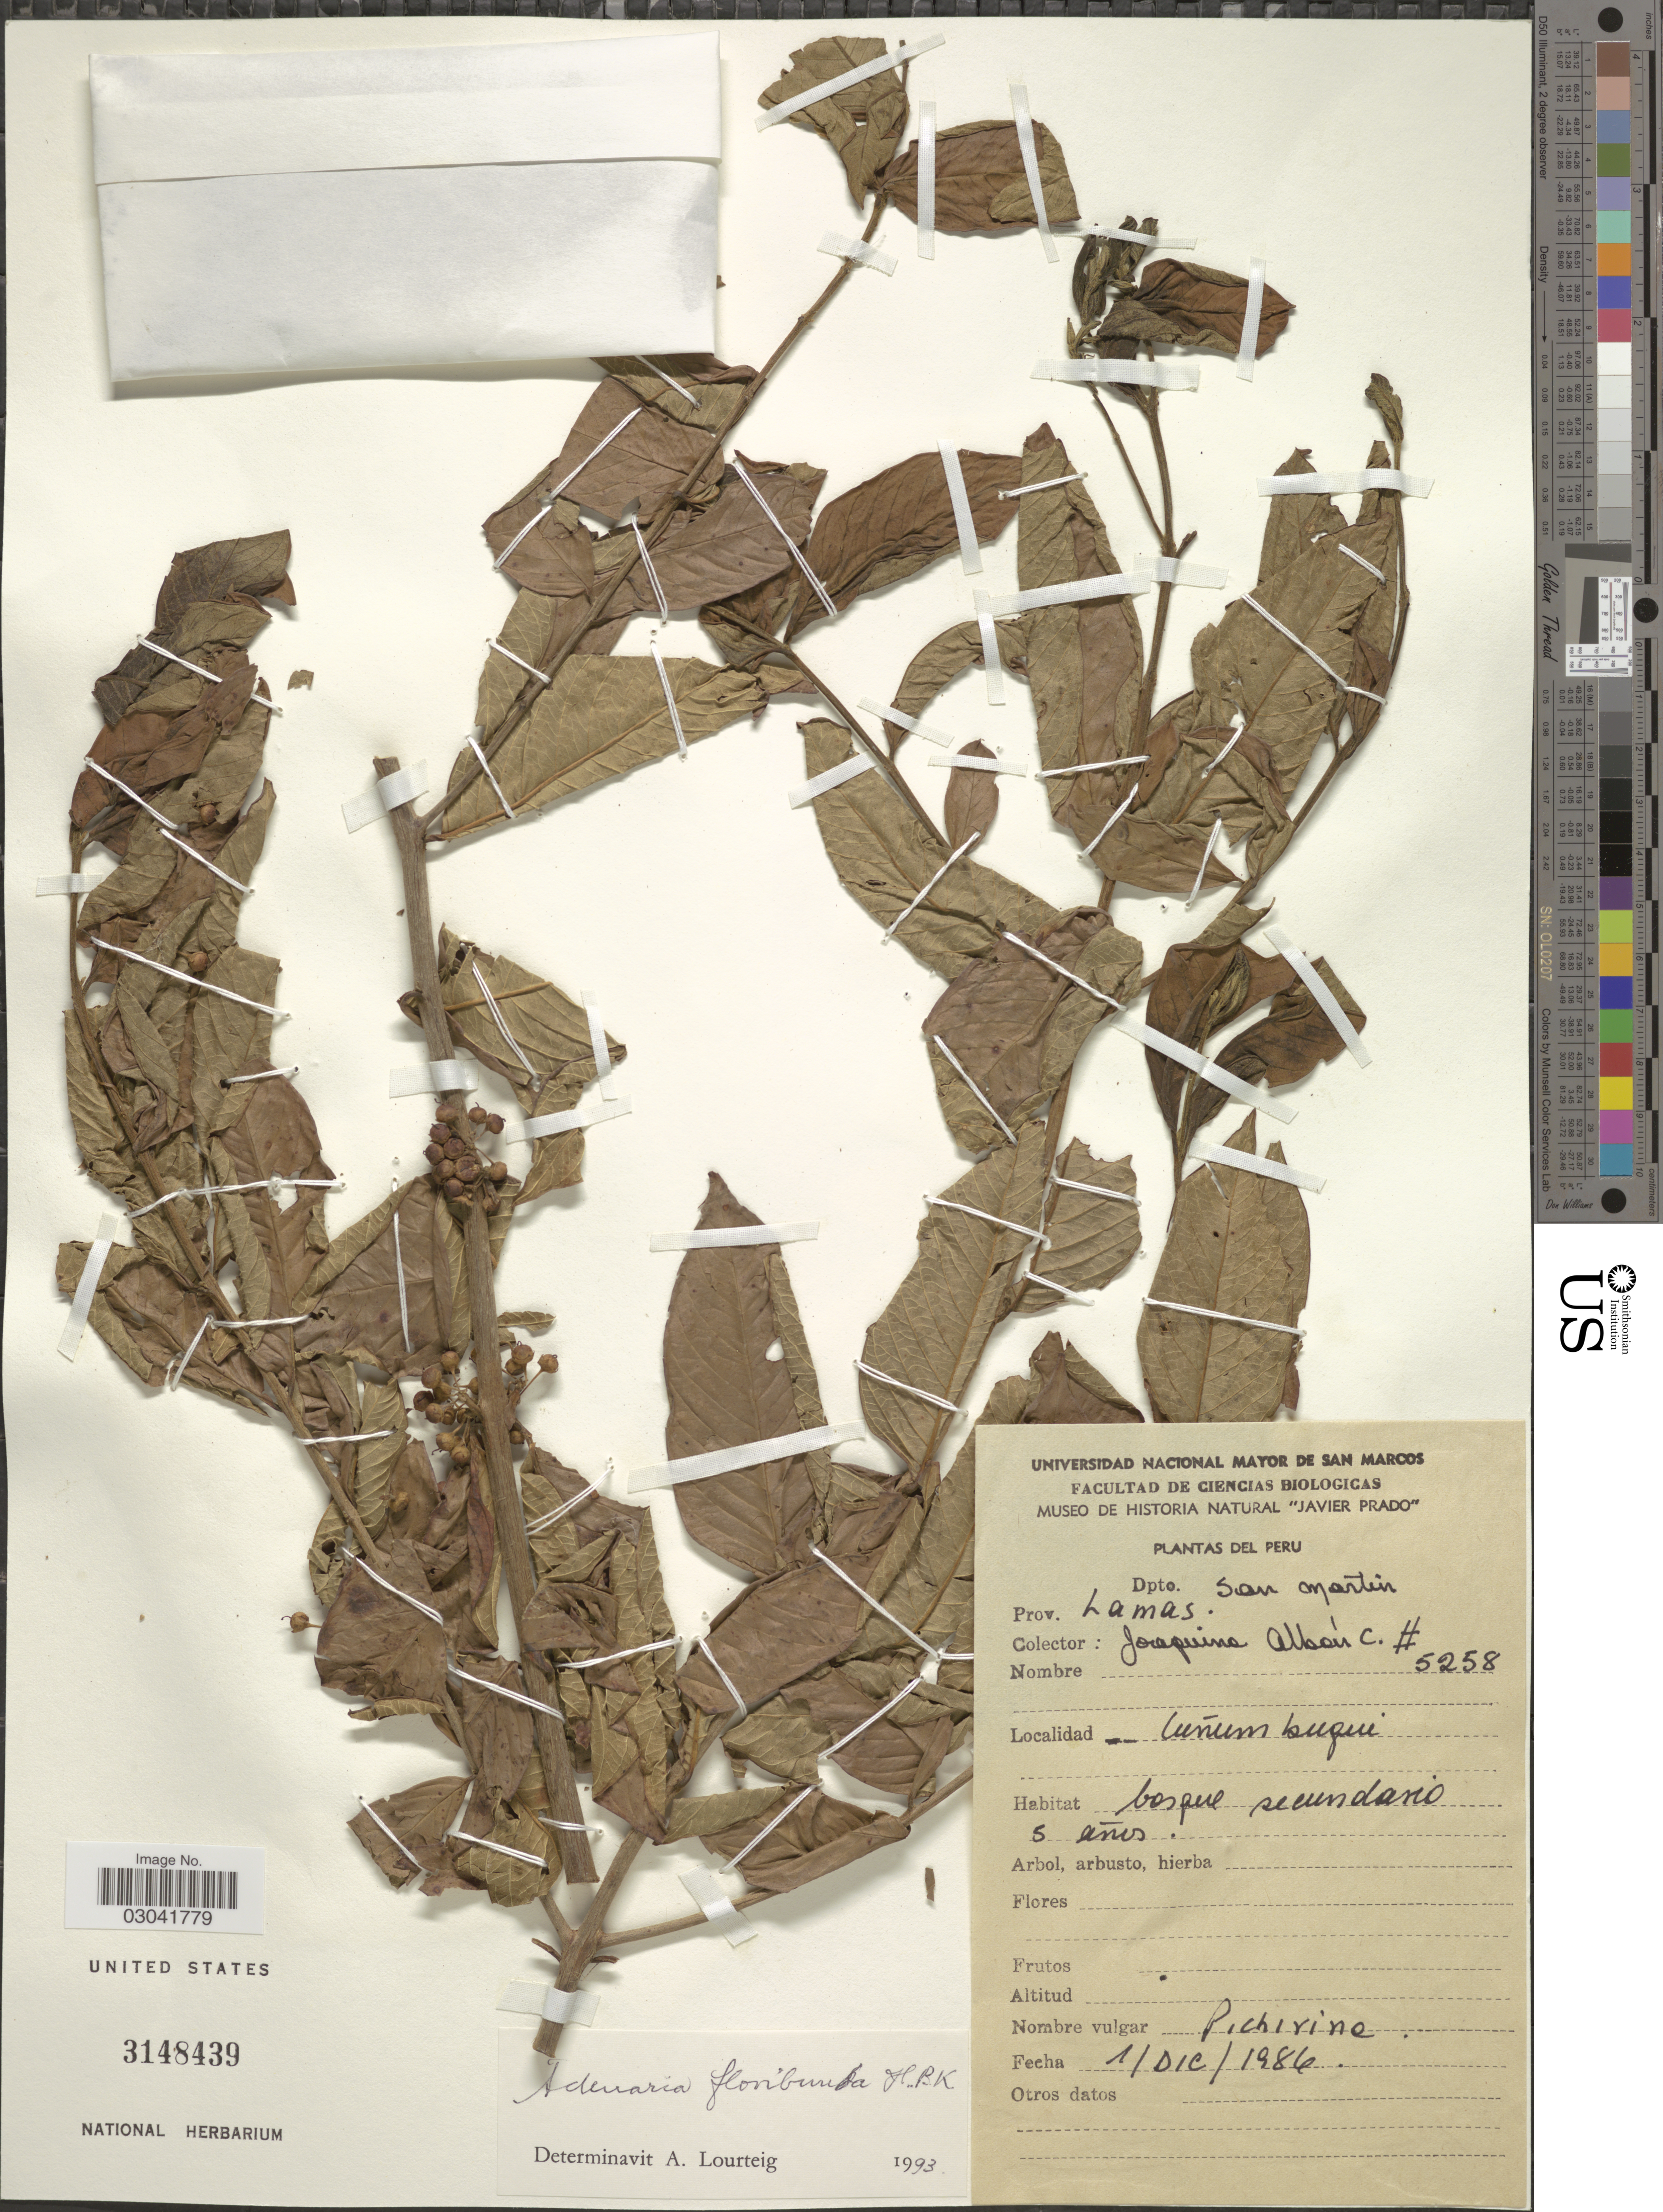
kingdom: Plantae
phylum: Tracheophyta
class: Magnoliopsida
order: Myrtales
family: Lythraceae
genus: Adenaria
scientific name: Adenaria floribunda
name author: Kunth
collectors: J. Alban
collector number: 5258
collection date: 1986-12-01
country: Peru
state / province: San Martín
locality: Dpto. San Martin. Prov. Lamas.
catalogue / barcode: US 3148439